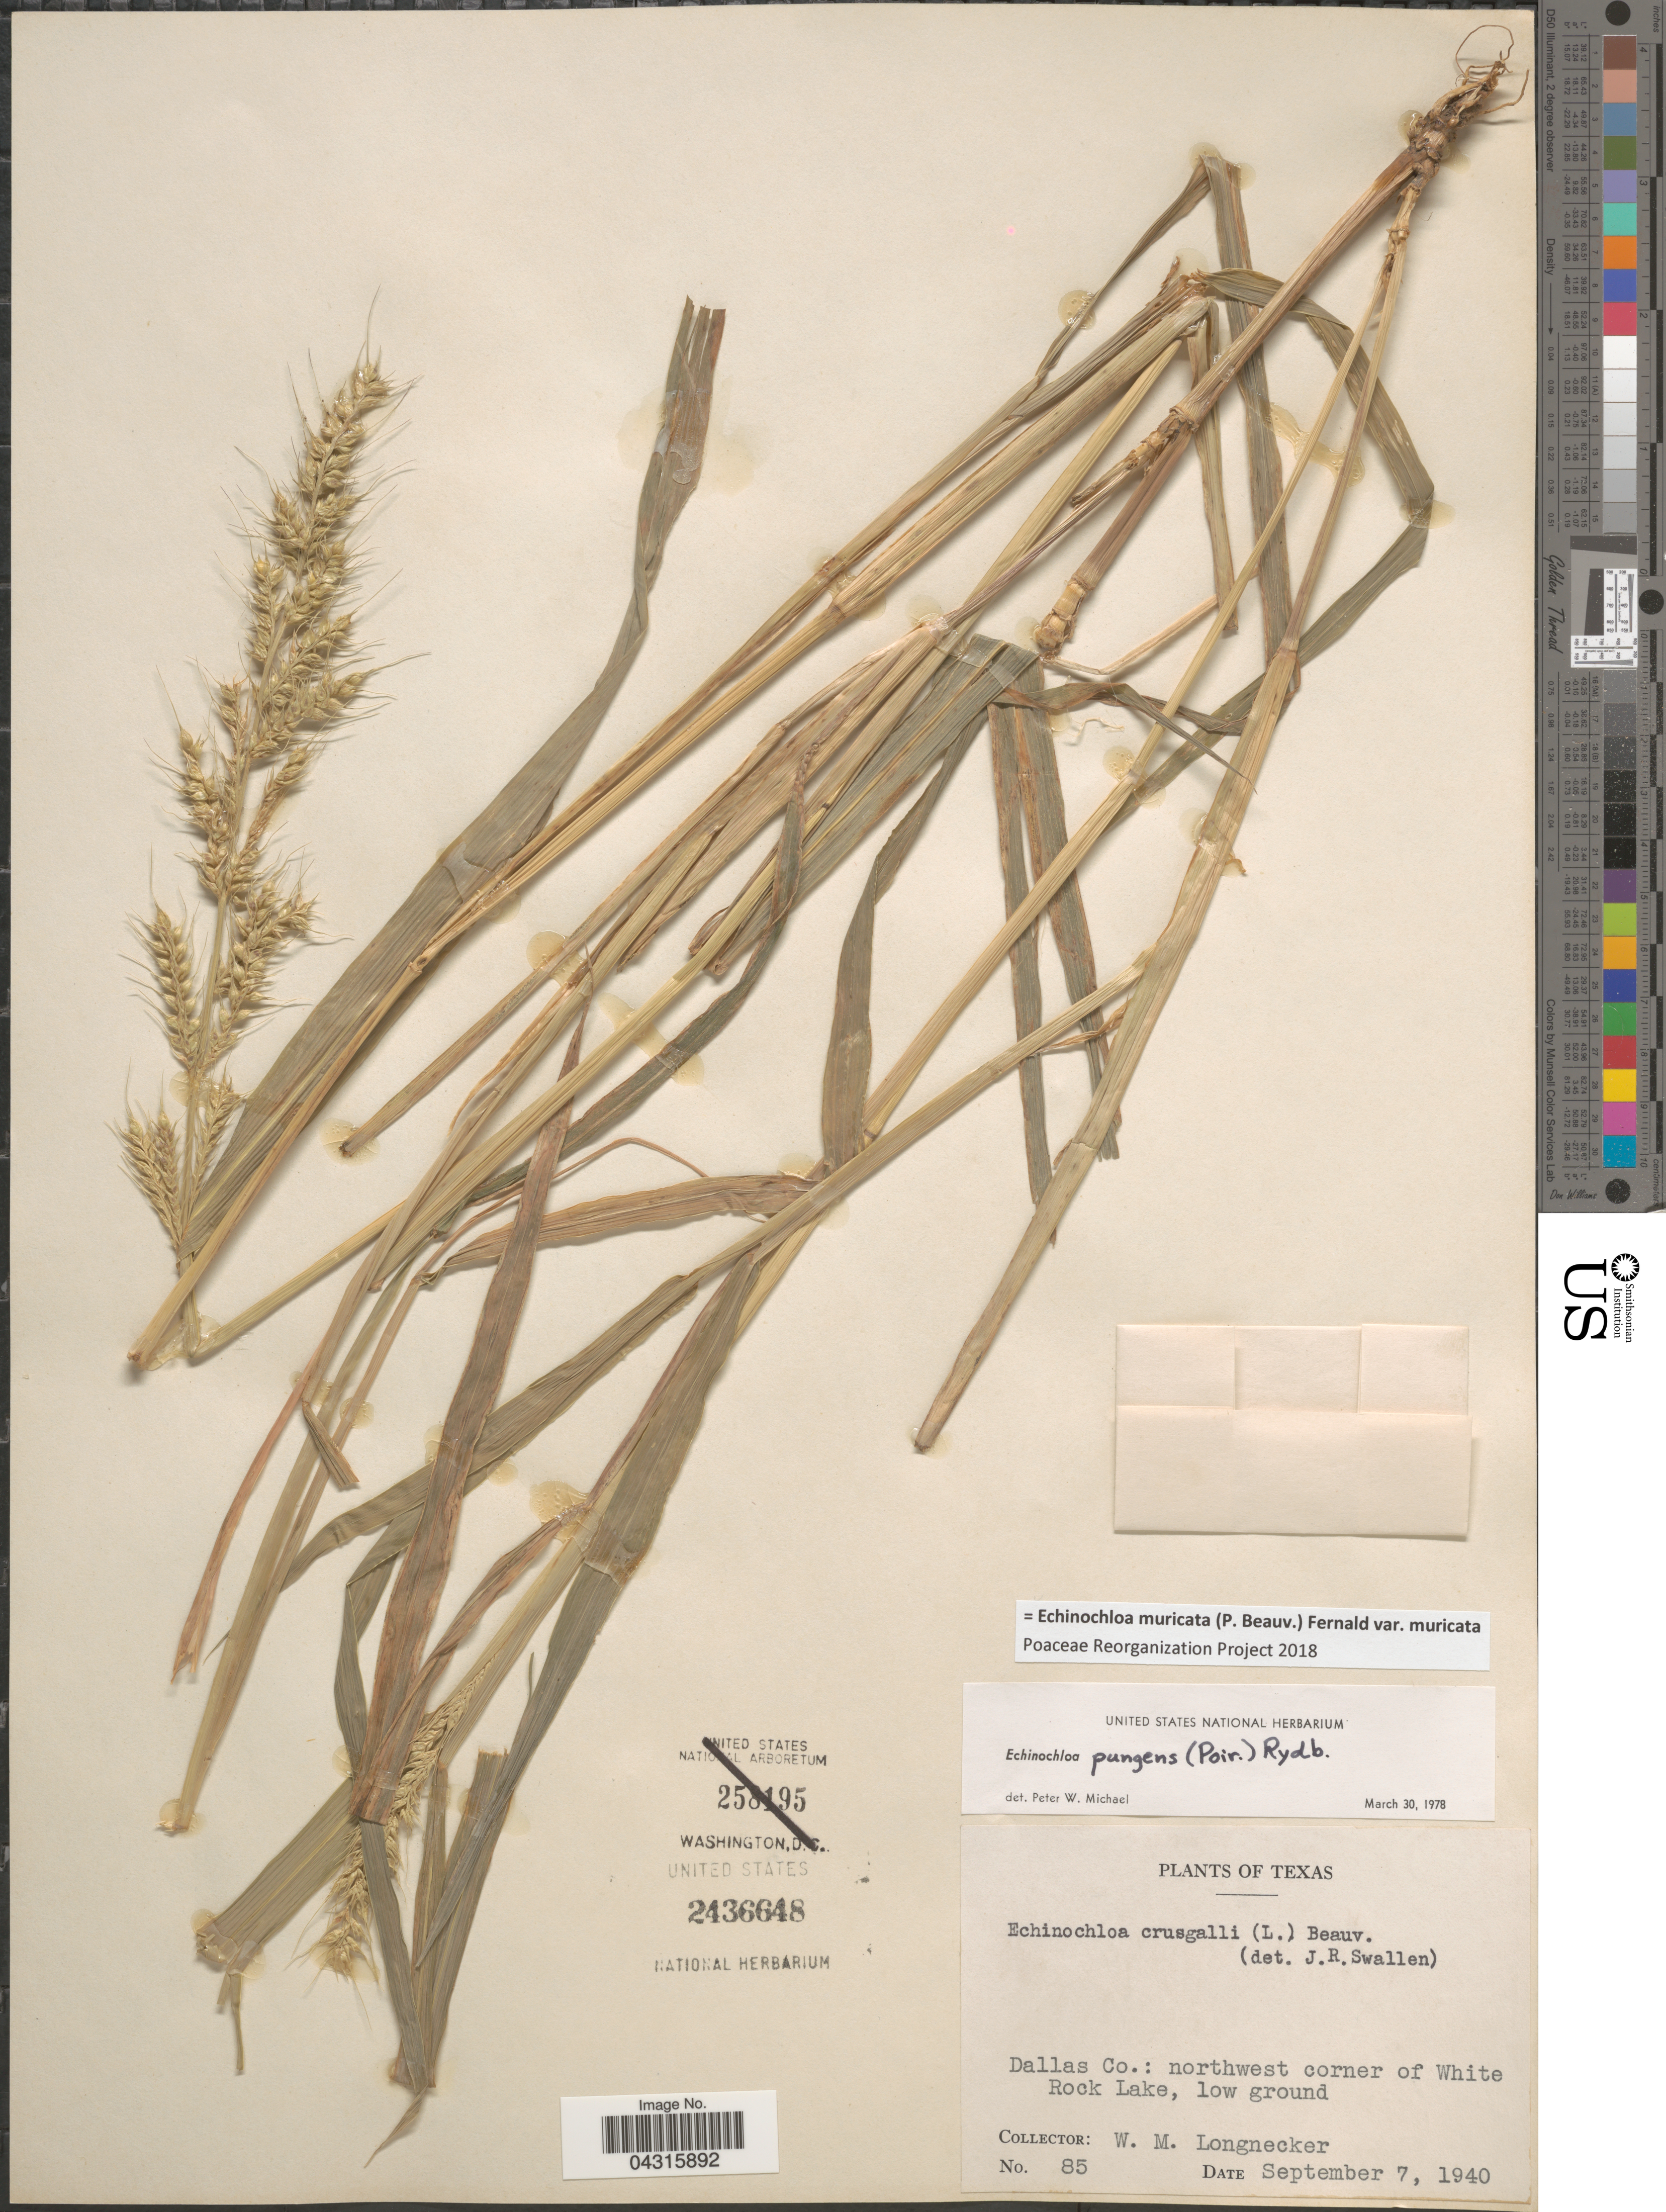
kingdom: Plantae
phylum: Tracheophyta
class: Liliopsida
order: Poales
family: Poaceae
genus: Echinochloa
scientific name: Echinochloa muricata var. muricata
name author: (P. Beauv.) Fernald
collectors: W. Longnecker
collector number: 85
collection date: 1940-09-07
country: United States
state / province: Texas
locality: Dallas Co.: northwest corner of White Rock Lake, low ground.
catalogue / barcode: US 2436648